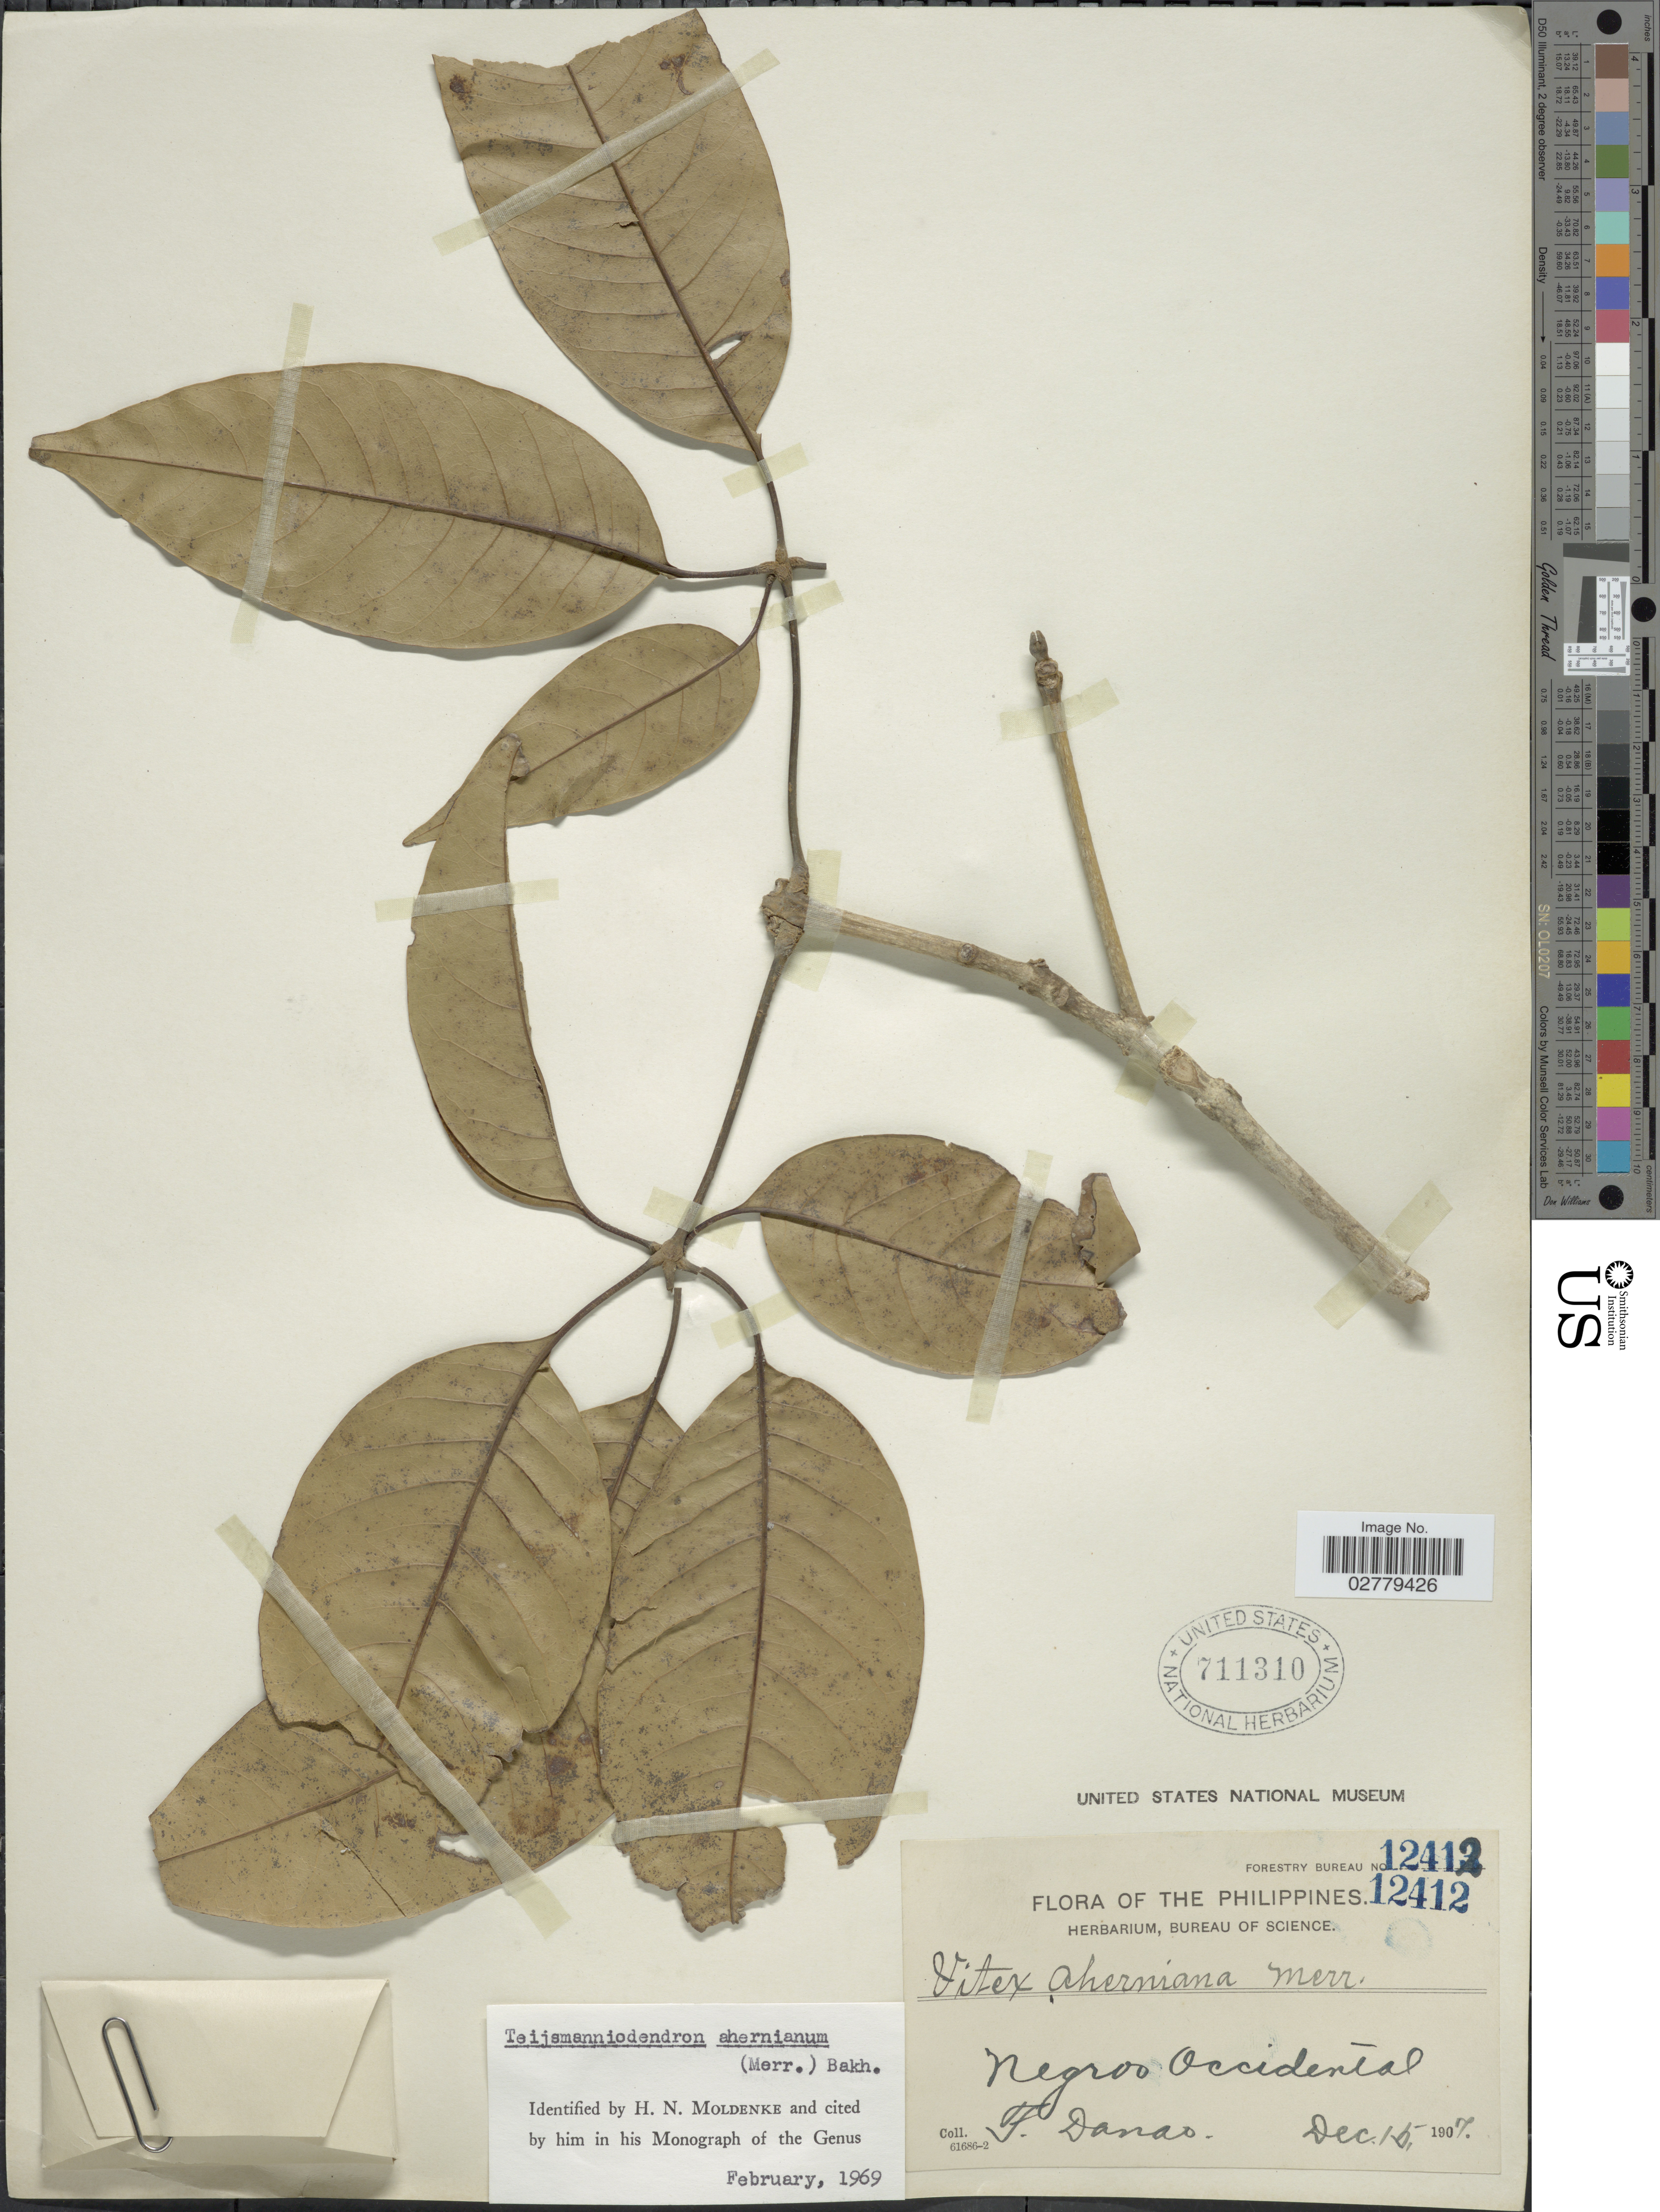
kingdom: Plantae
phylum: Tracheophyta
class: Magnoliopsida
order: Lamiales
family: Lamiaceae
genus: Teijsmanniodendron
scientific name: Teijsmanniodendron ahernianum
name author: (Merr.) Bakh.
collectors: F. Danao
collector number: Forestry Bureau 12412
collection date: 1907-12-15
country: Philippines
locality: Negros Occidental.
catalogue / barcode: US 711310